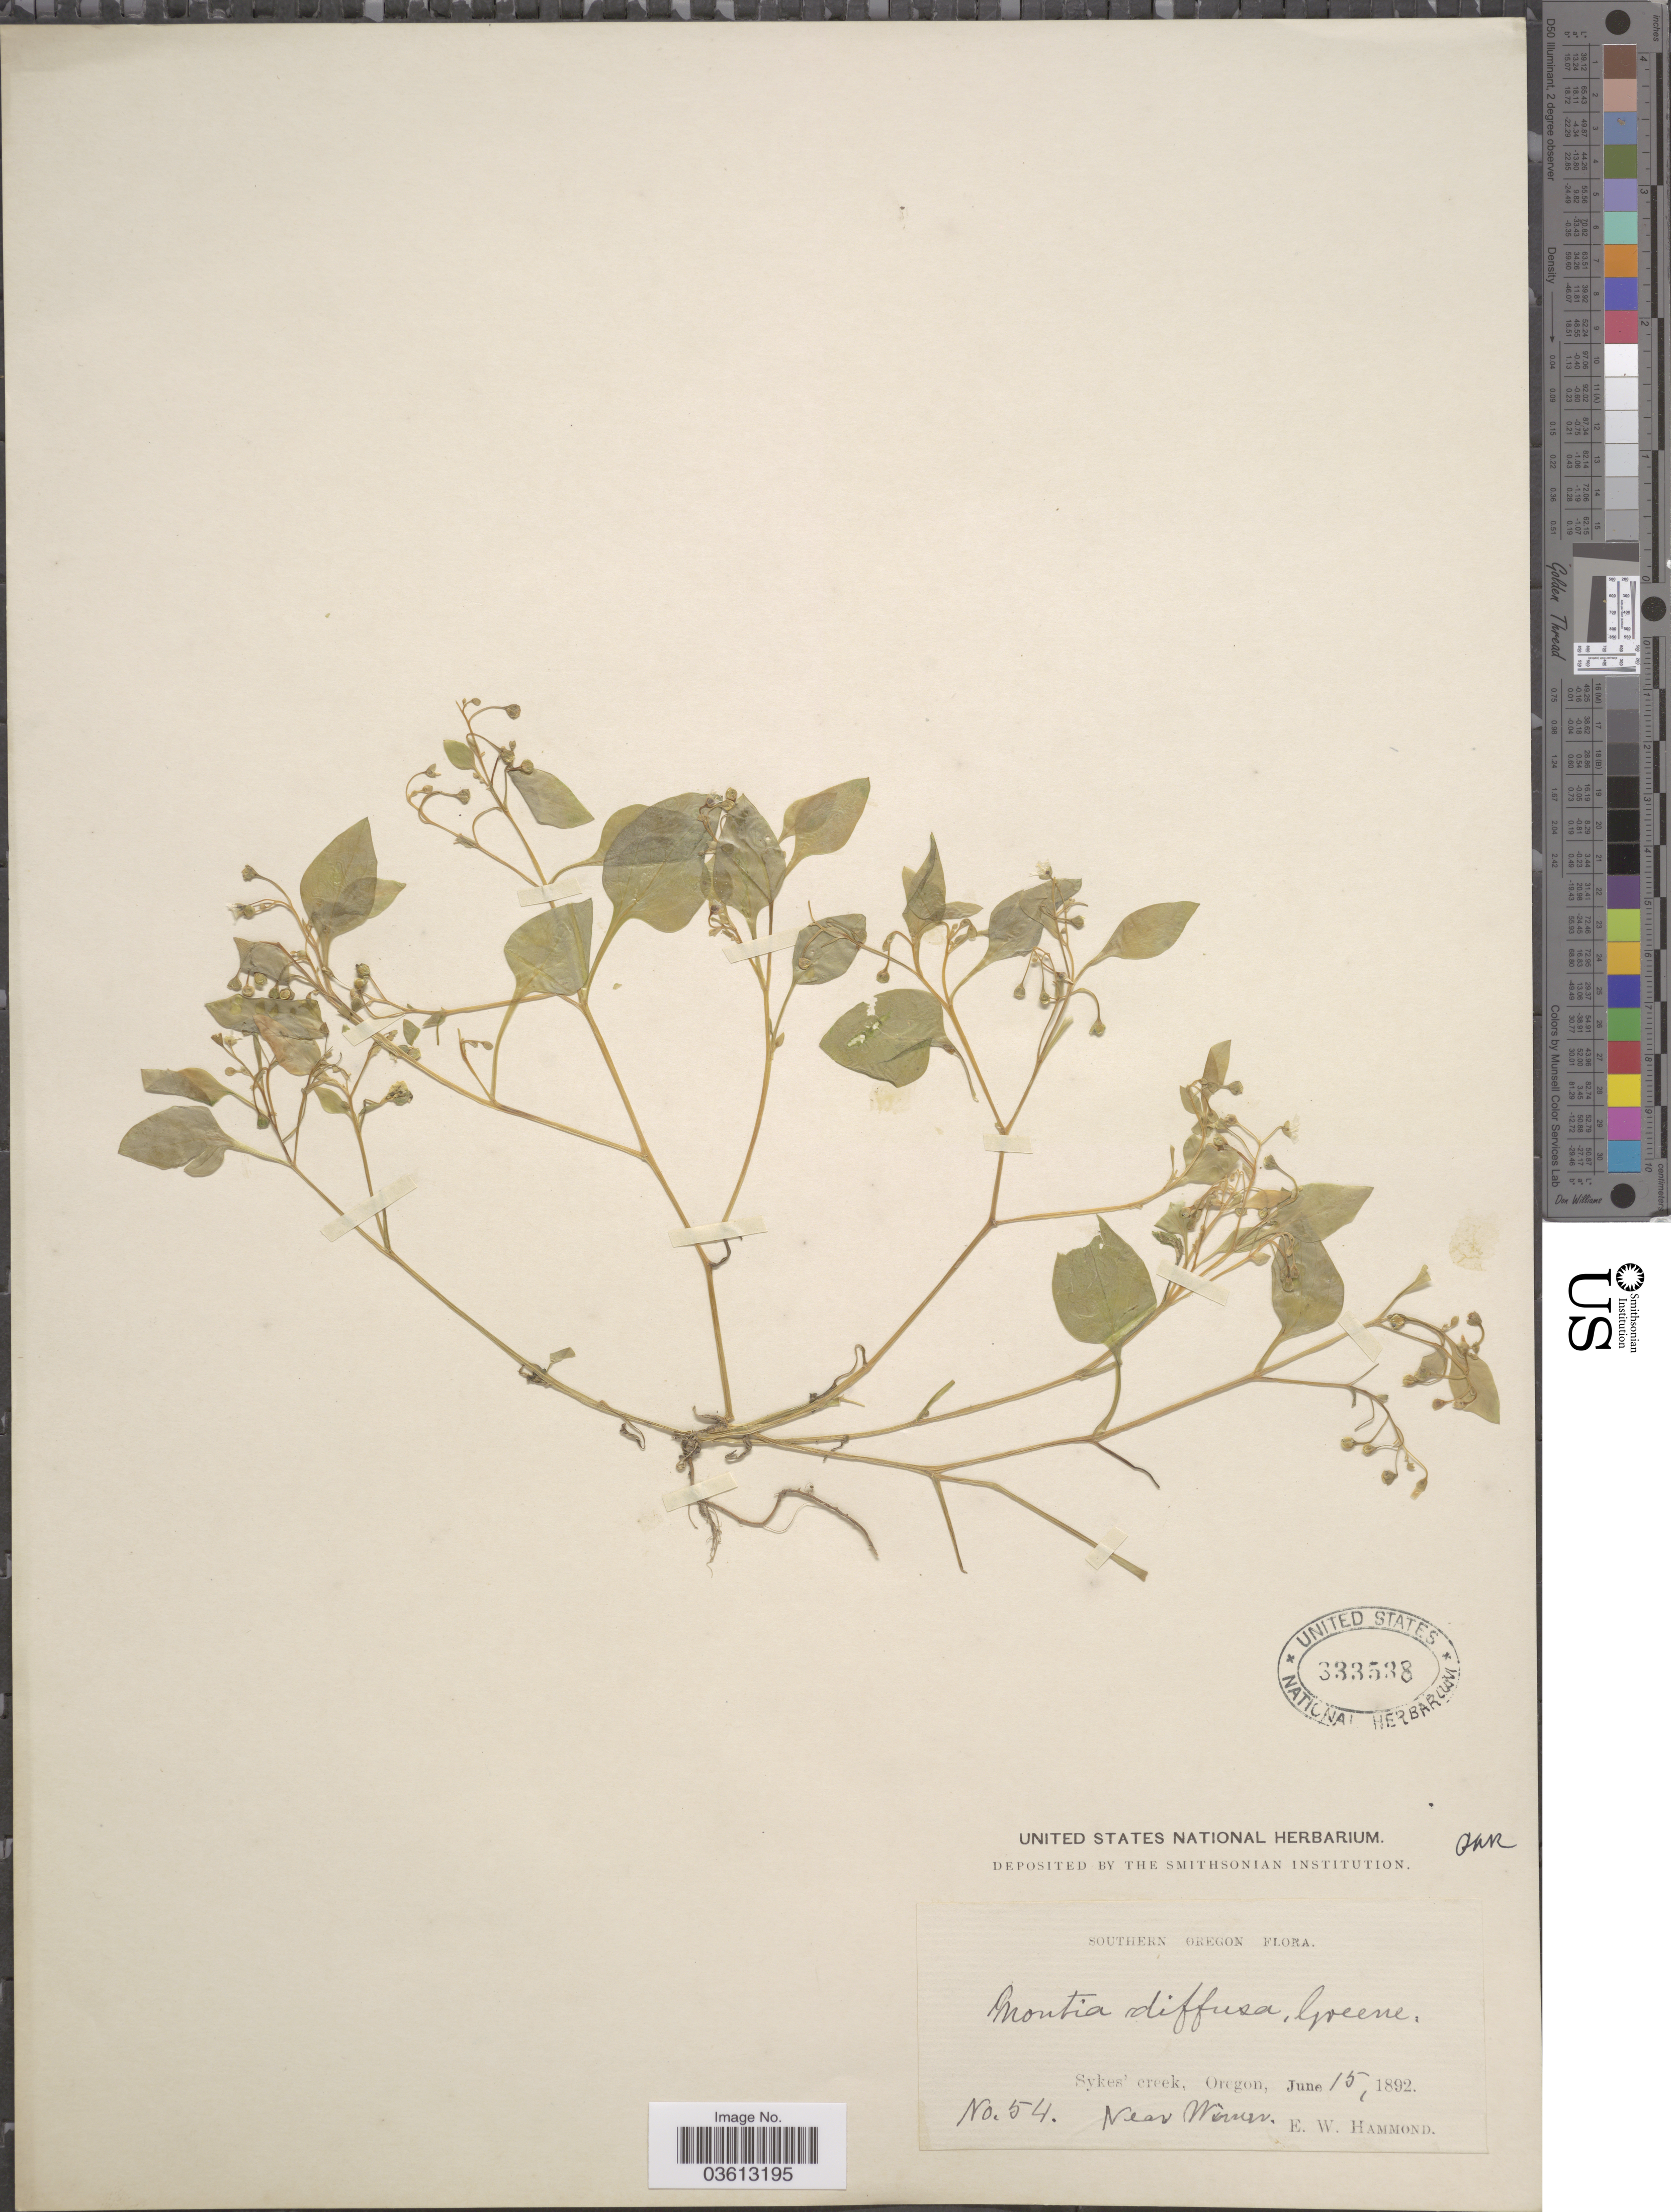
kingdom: Plantae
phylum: Tracheophyta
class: Magnoliopsida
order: Caryophyllales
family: Montiaceae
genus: Montia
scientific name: Montia diffusa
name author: (Nutt.) Greene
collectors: E. Hammond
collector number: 54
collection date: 1892-06-15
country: United States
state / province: Oregon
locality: Southern Oregon. Sykes' creek.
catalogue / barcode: US 333538